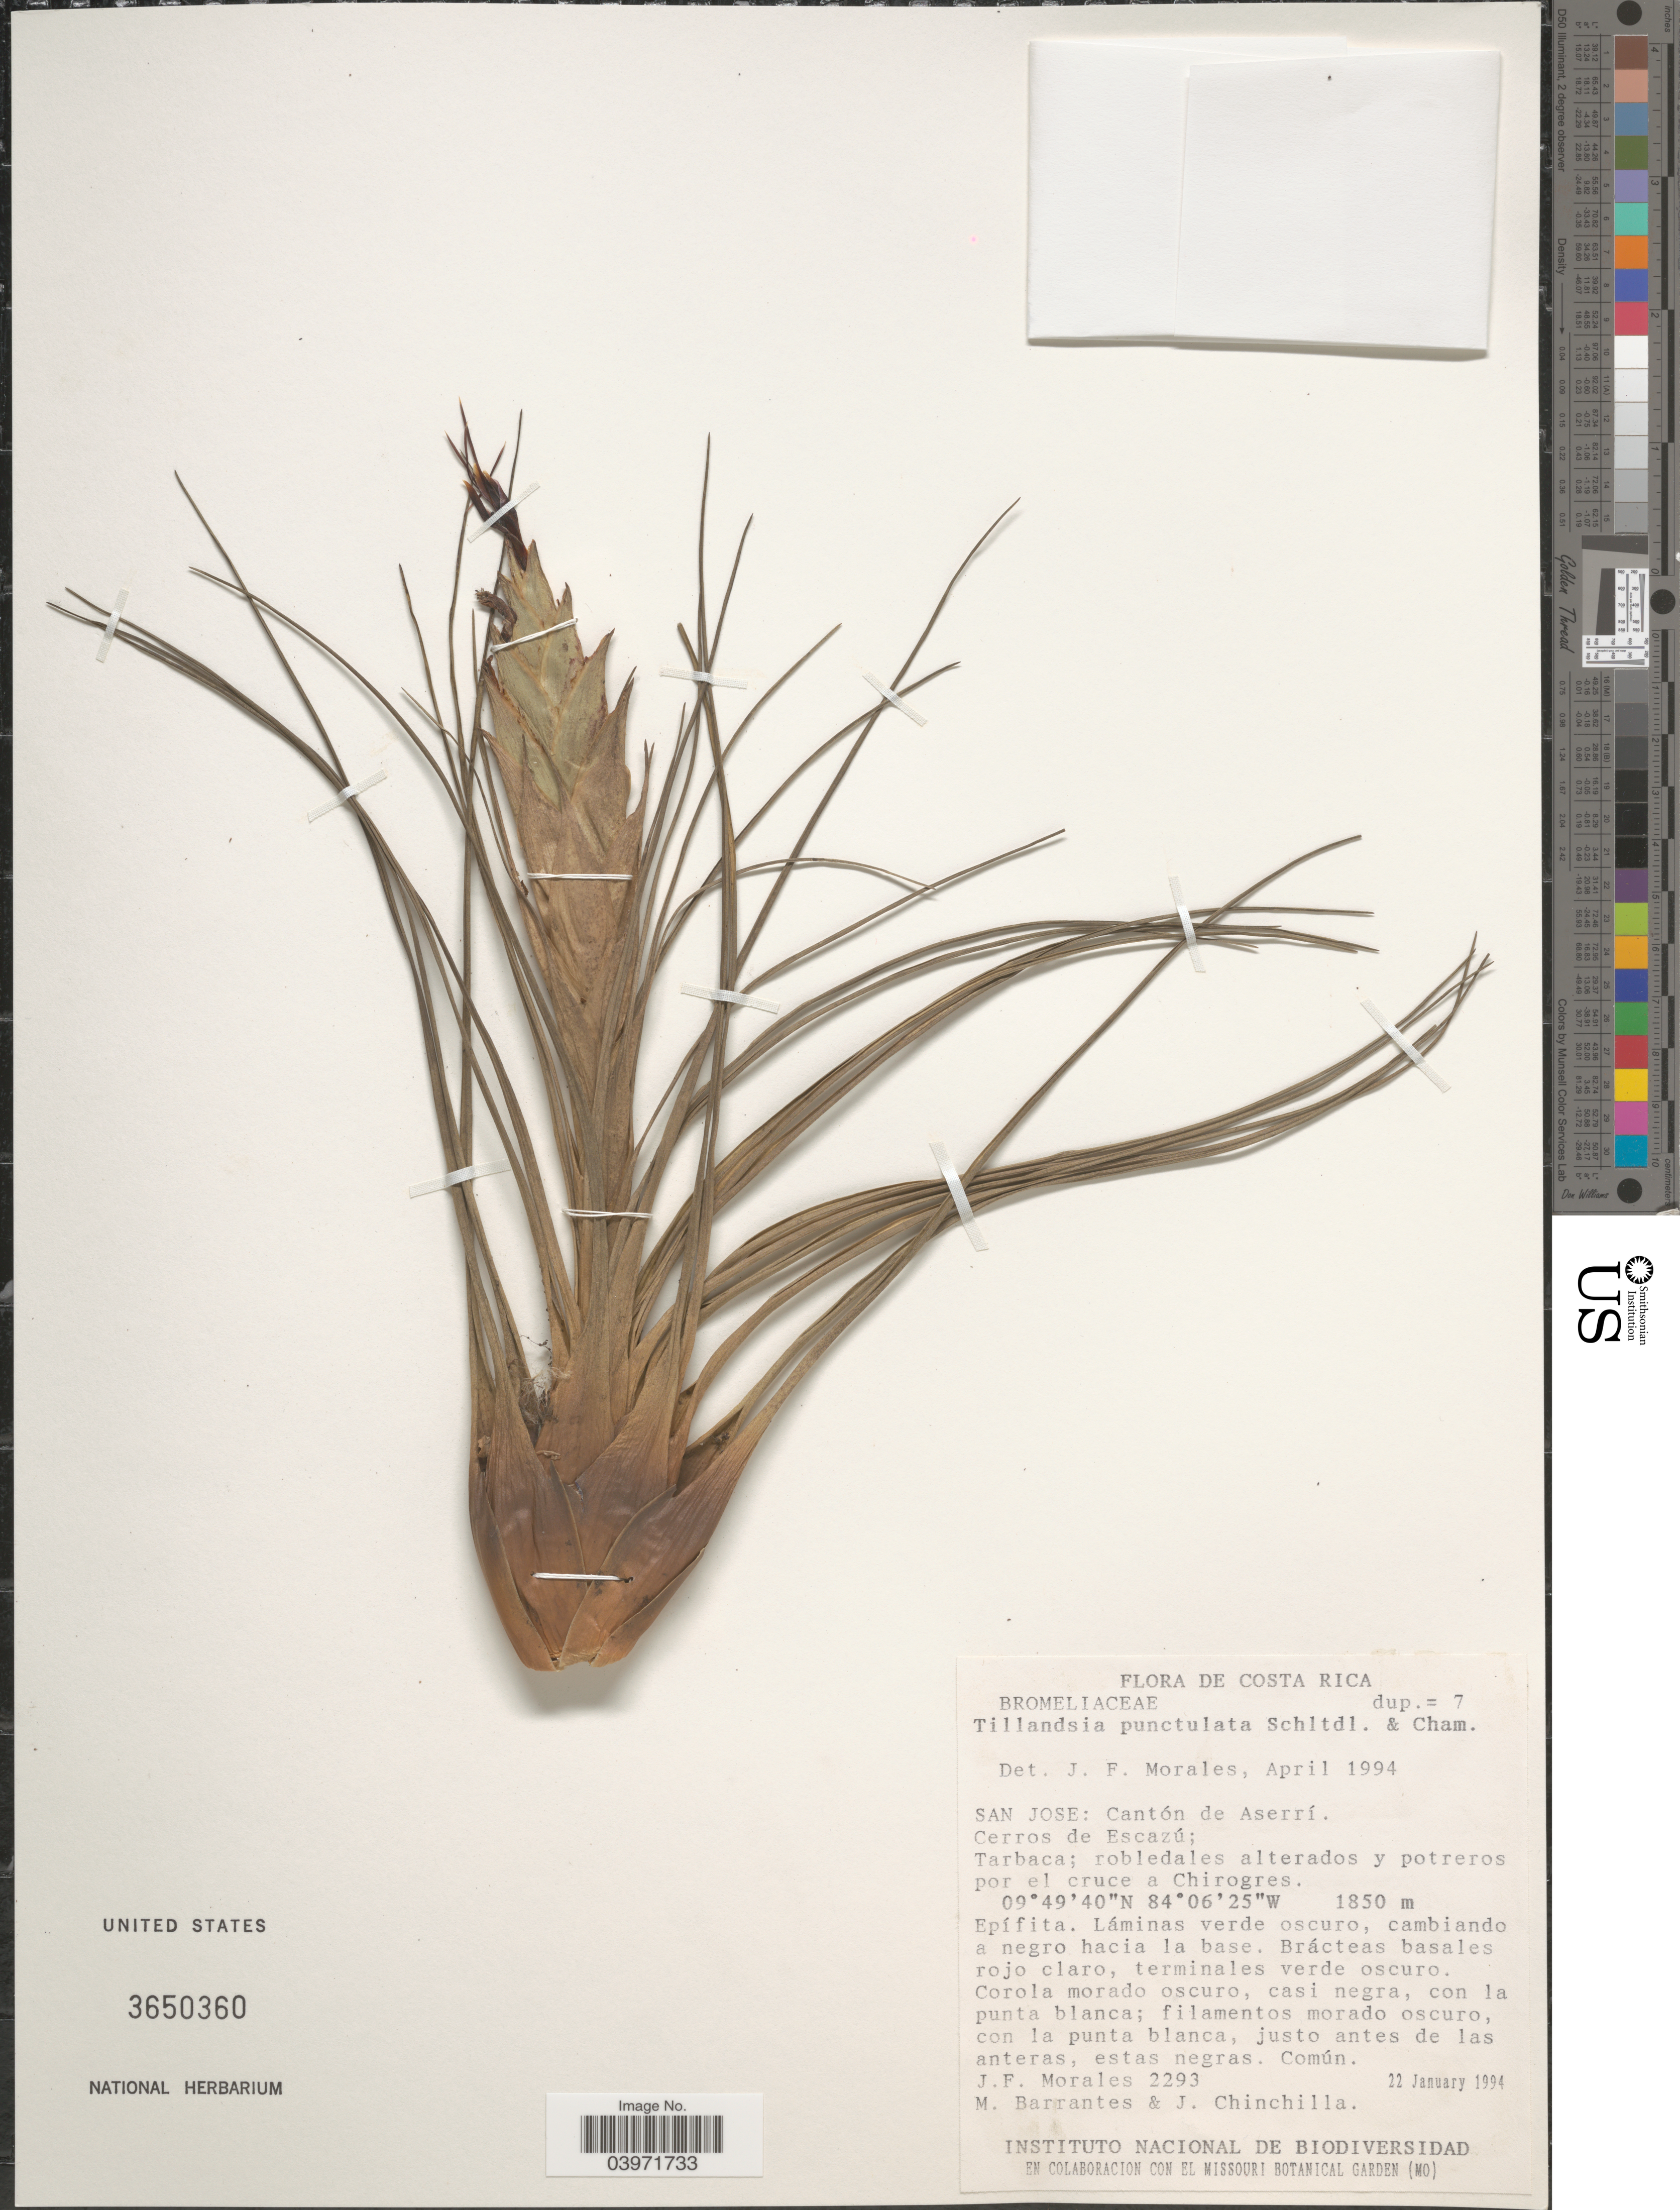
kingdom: Plantae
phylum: Tracheophyta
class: Liliopsida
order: Poales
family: Bromeliaceae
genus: Tillandsia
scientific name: Tillandsia punctulata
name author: Schltdl. & Cham.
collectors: J. Morales, M. Barrantes & J. Chinchilla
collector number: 2293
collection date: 1994-01-22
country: Costa Rica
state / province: San José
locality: Cantón de Aserrí. Cerros de Escazú. Tarbaca; robledales alterados y potreros por el cruce a Chirogres.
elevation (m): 1850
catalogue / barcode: US 3650360